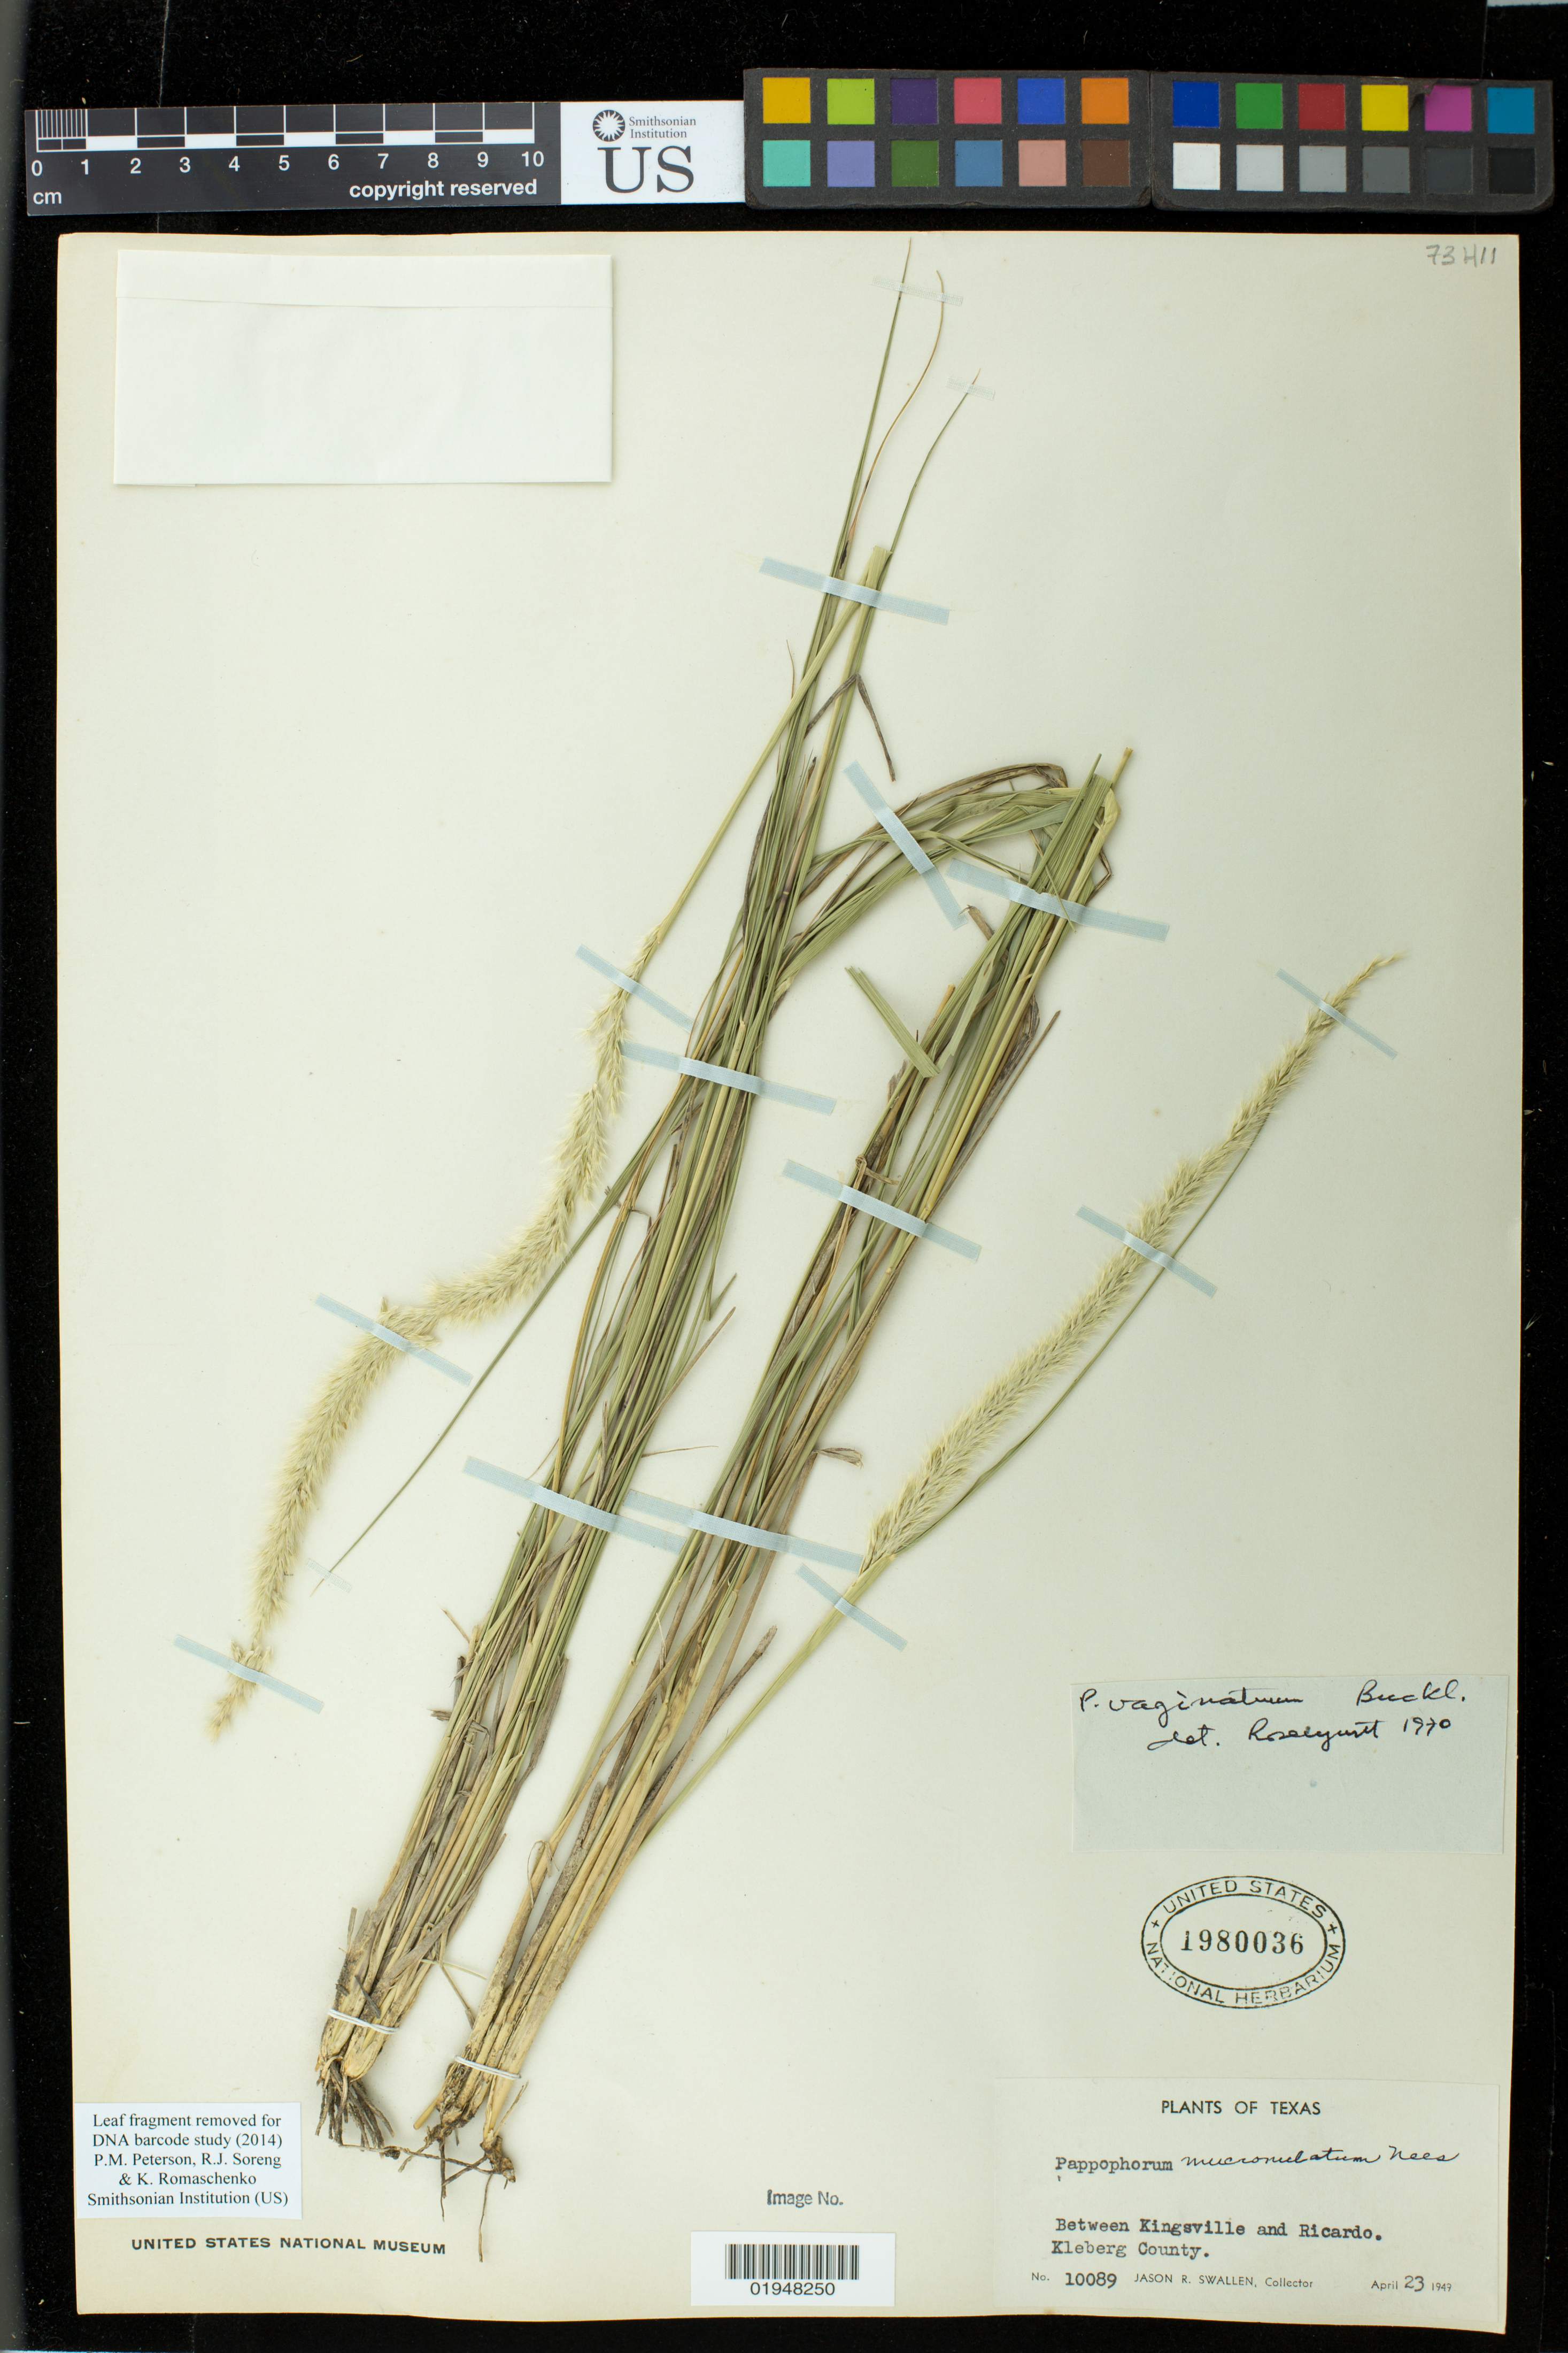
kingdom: Plantae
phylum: Tracheophyta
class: Liliopsida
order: Poales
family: Poaceae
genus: Pappophorum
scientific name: Pappophorum vaginatum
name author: Phil.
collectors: J. R. Swallen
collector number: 10089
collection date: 1949-04-23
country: United States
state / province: Texas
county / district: Kleberg County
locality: Between Kingsville and Ricardo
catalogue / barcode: US 1980036